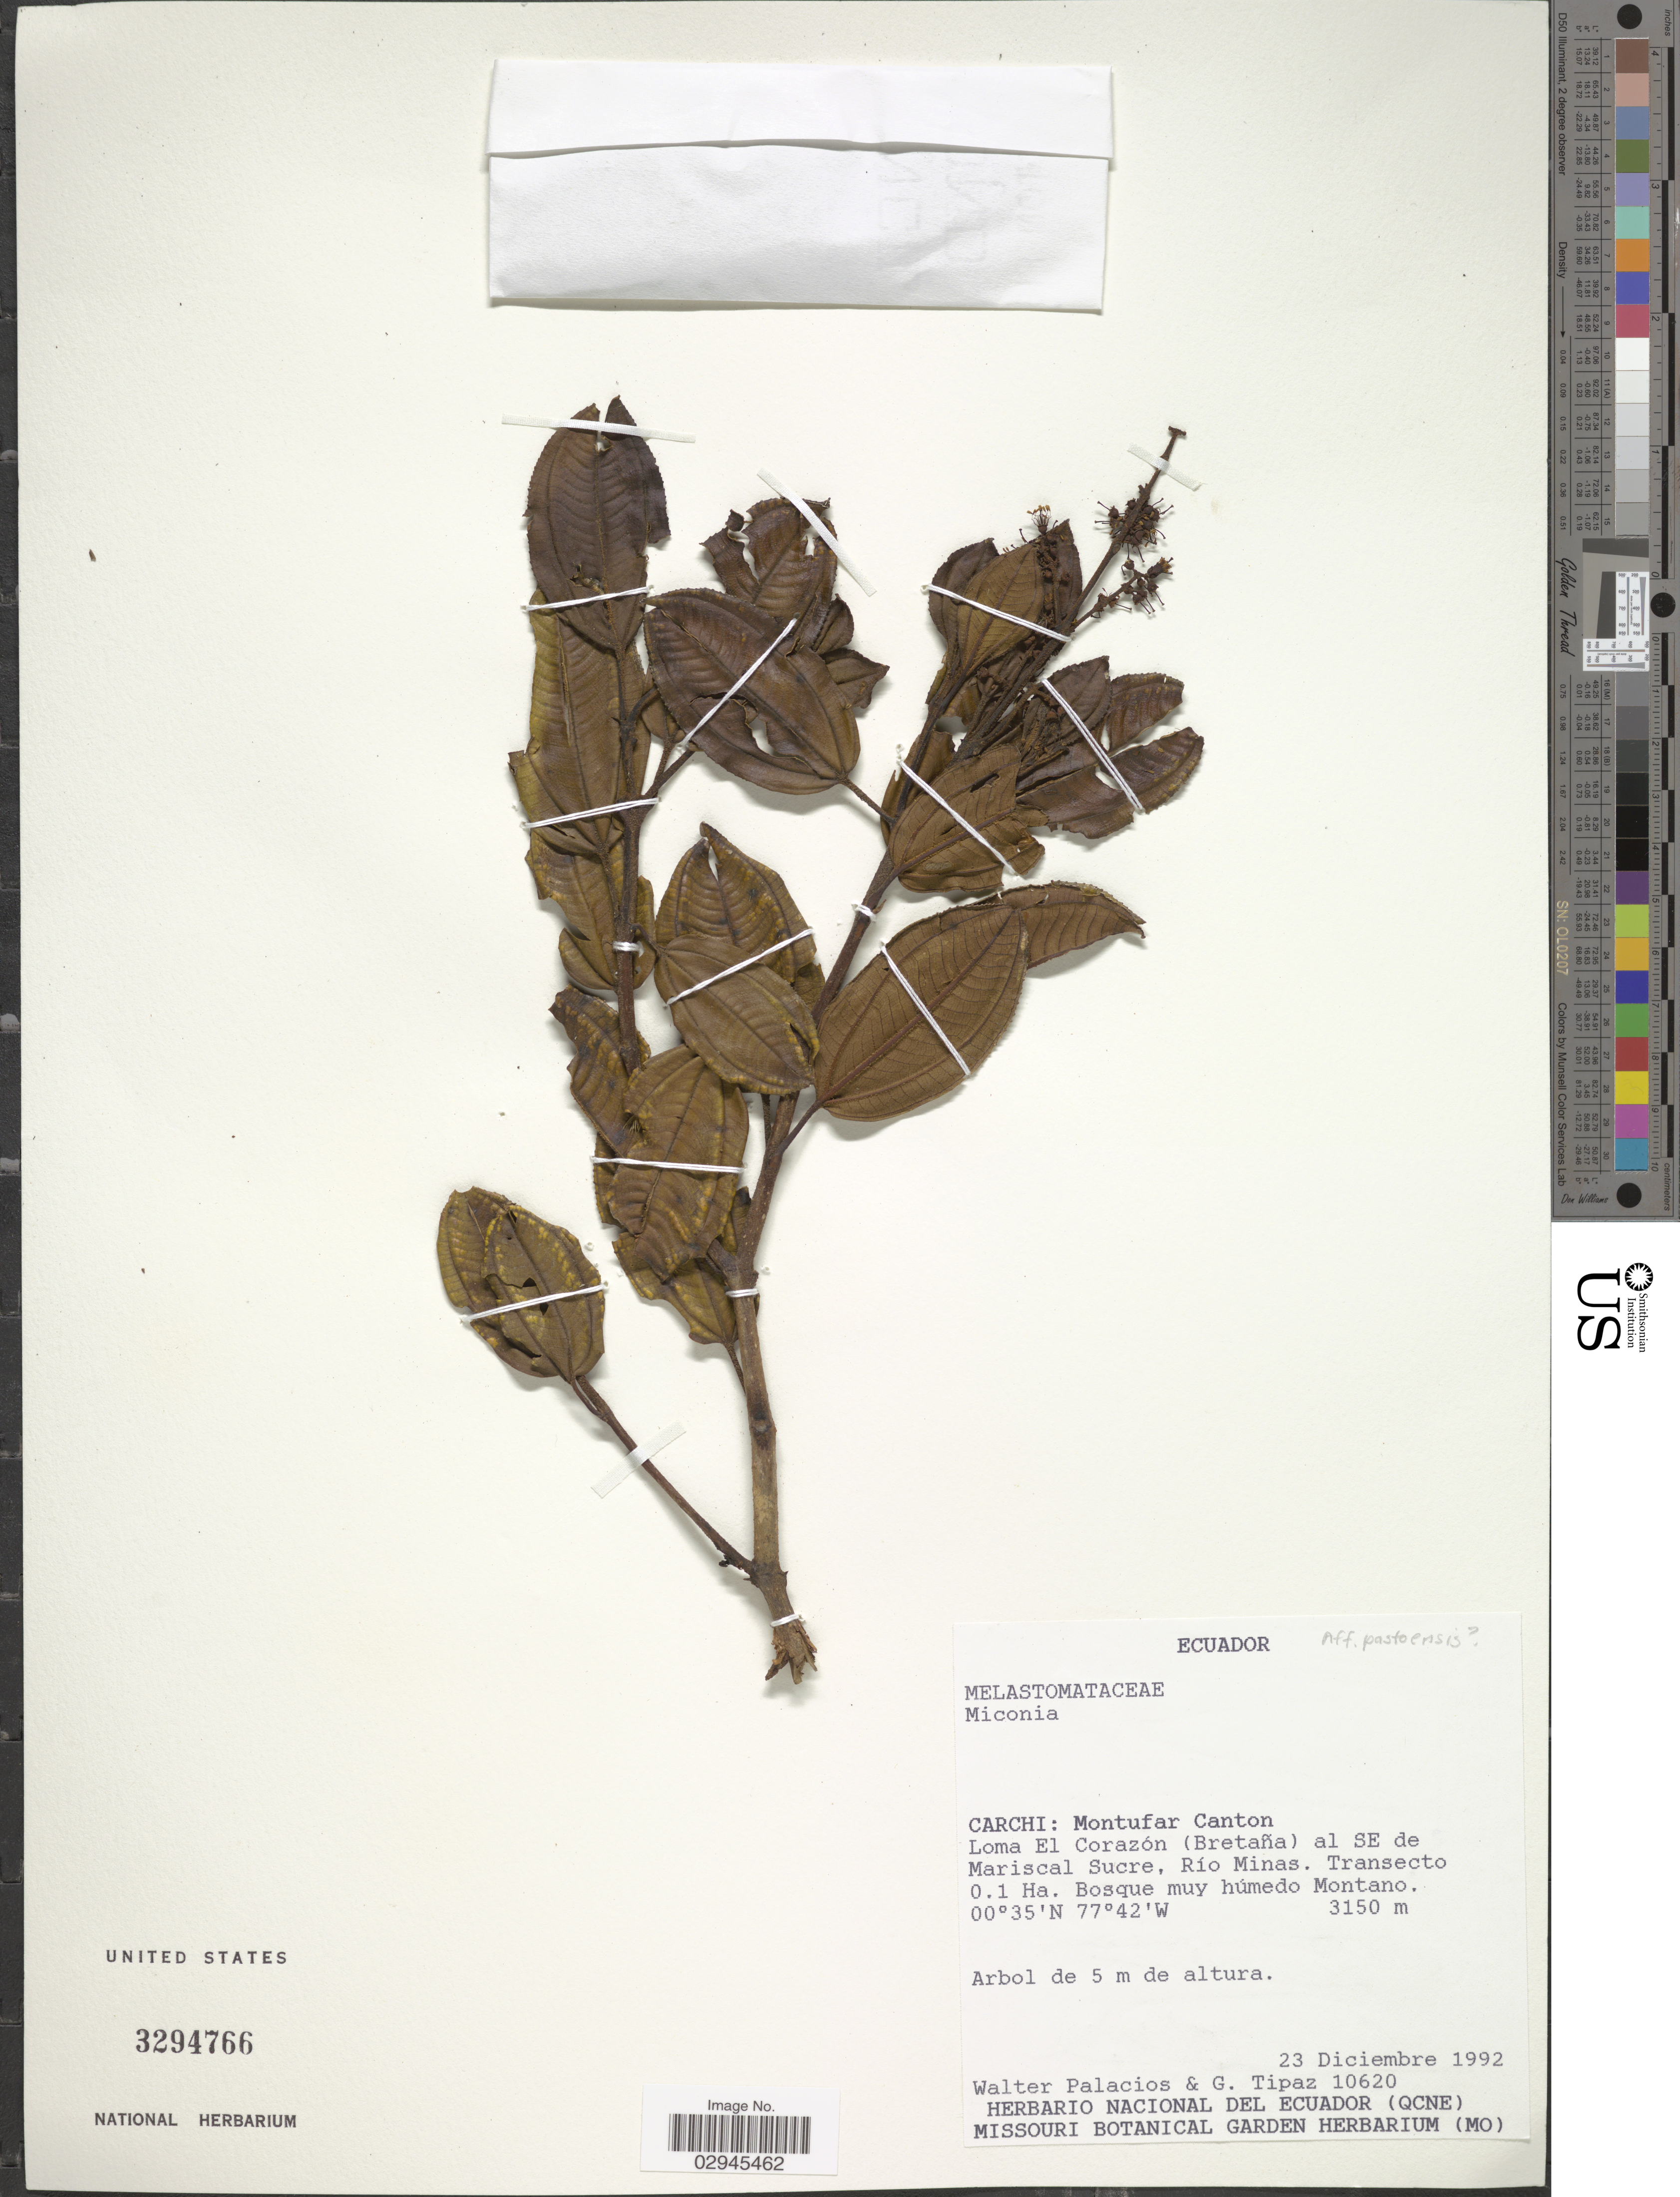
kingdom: Plantae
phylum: Tracheophyta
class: Magnoliopsida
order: Myrtales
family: Melastomataceae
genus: Miconia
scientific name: Miconia sp.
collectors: W. Palacios & G. Tipaz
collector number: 10620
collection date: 1992-12-23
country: Ecuador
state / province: Carchi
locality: Montufar Canton. Loma El Corazón (Bretaña) al SE de Mariscal Sucre, Río Minas. Transecto 0.1 Ha. Bosque muy húmedo Montano.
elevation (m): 3150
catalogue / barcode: US 3294766